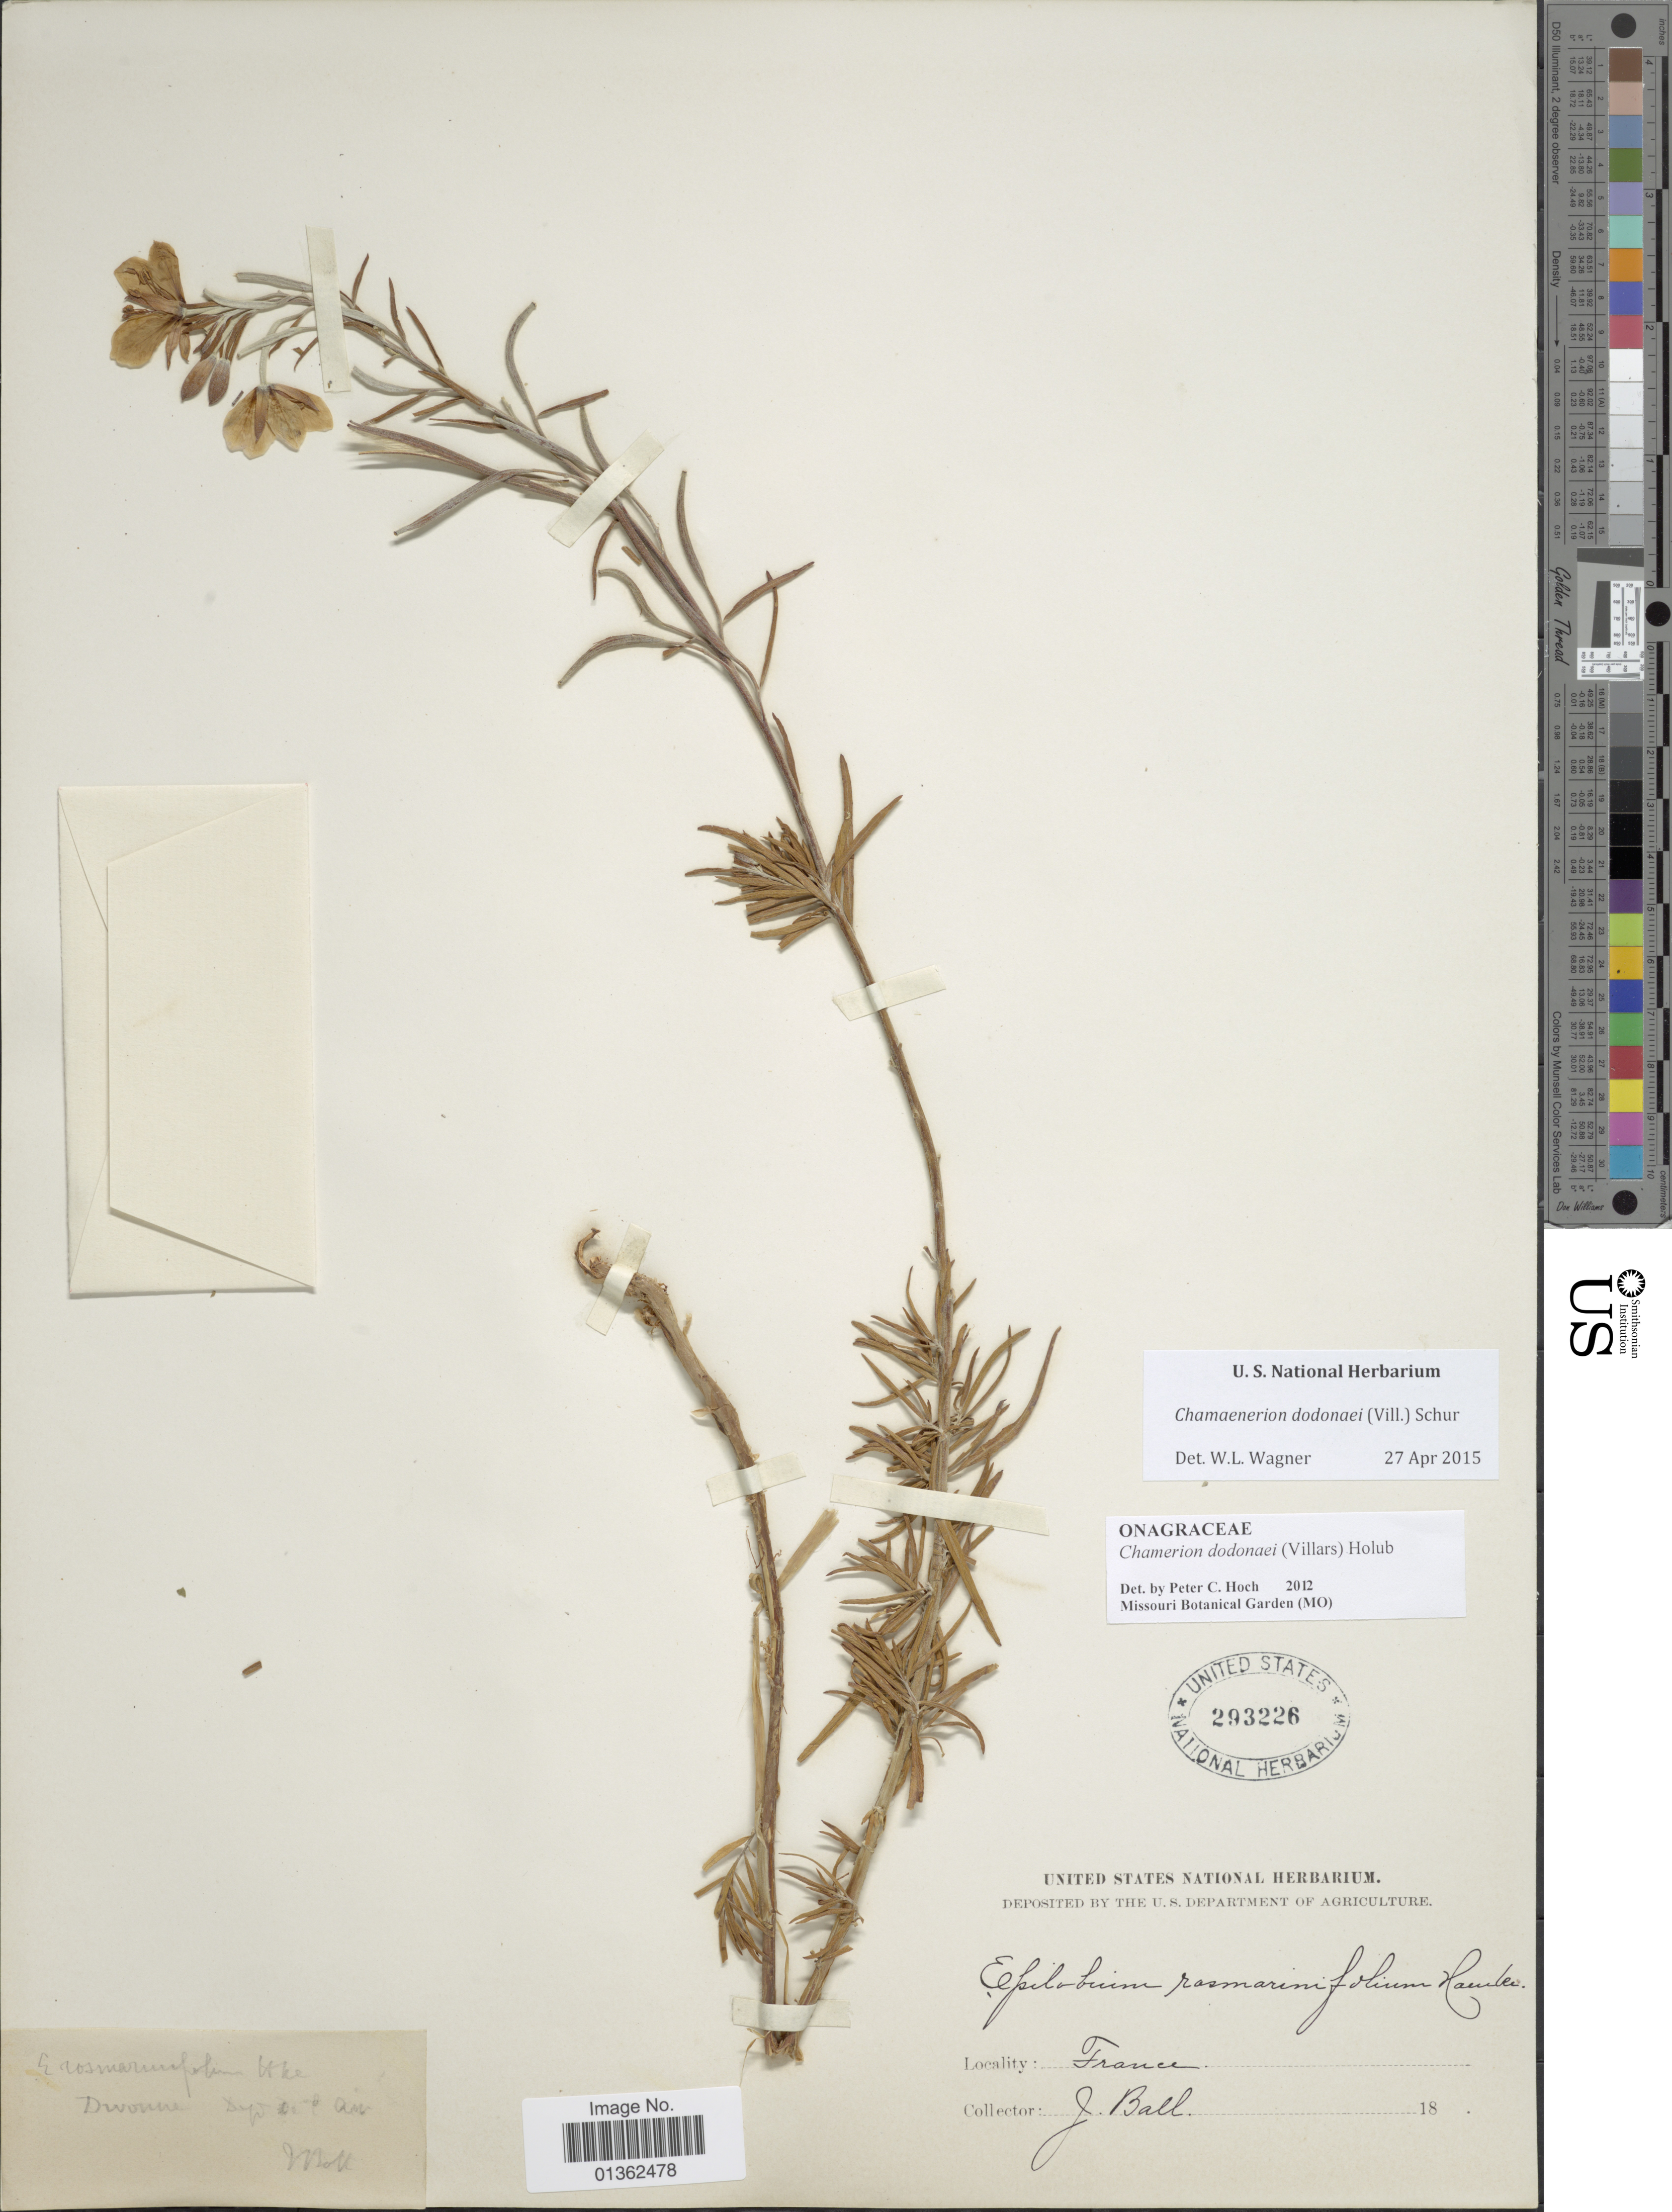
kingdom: Plantae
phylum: Tracheophyta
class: Magnoliopsida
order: Myrtales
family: Onagraceae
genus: Chamaenerion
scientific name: Chamaenerion dodonaei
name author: (Vill.) Schur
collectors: J. Ball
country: France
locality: Dvonne, Dept. Aux [interpreted]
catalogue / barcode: US 293226